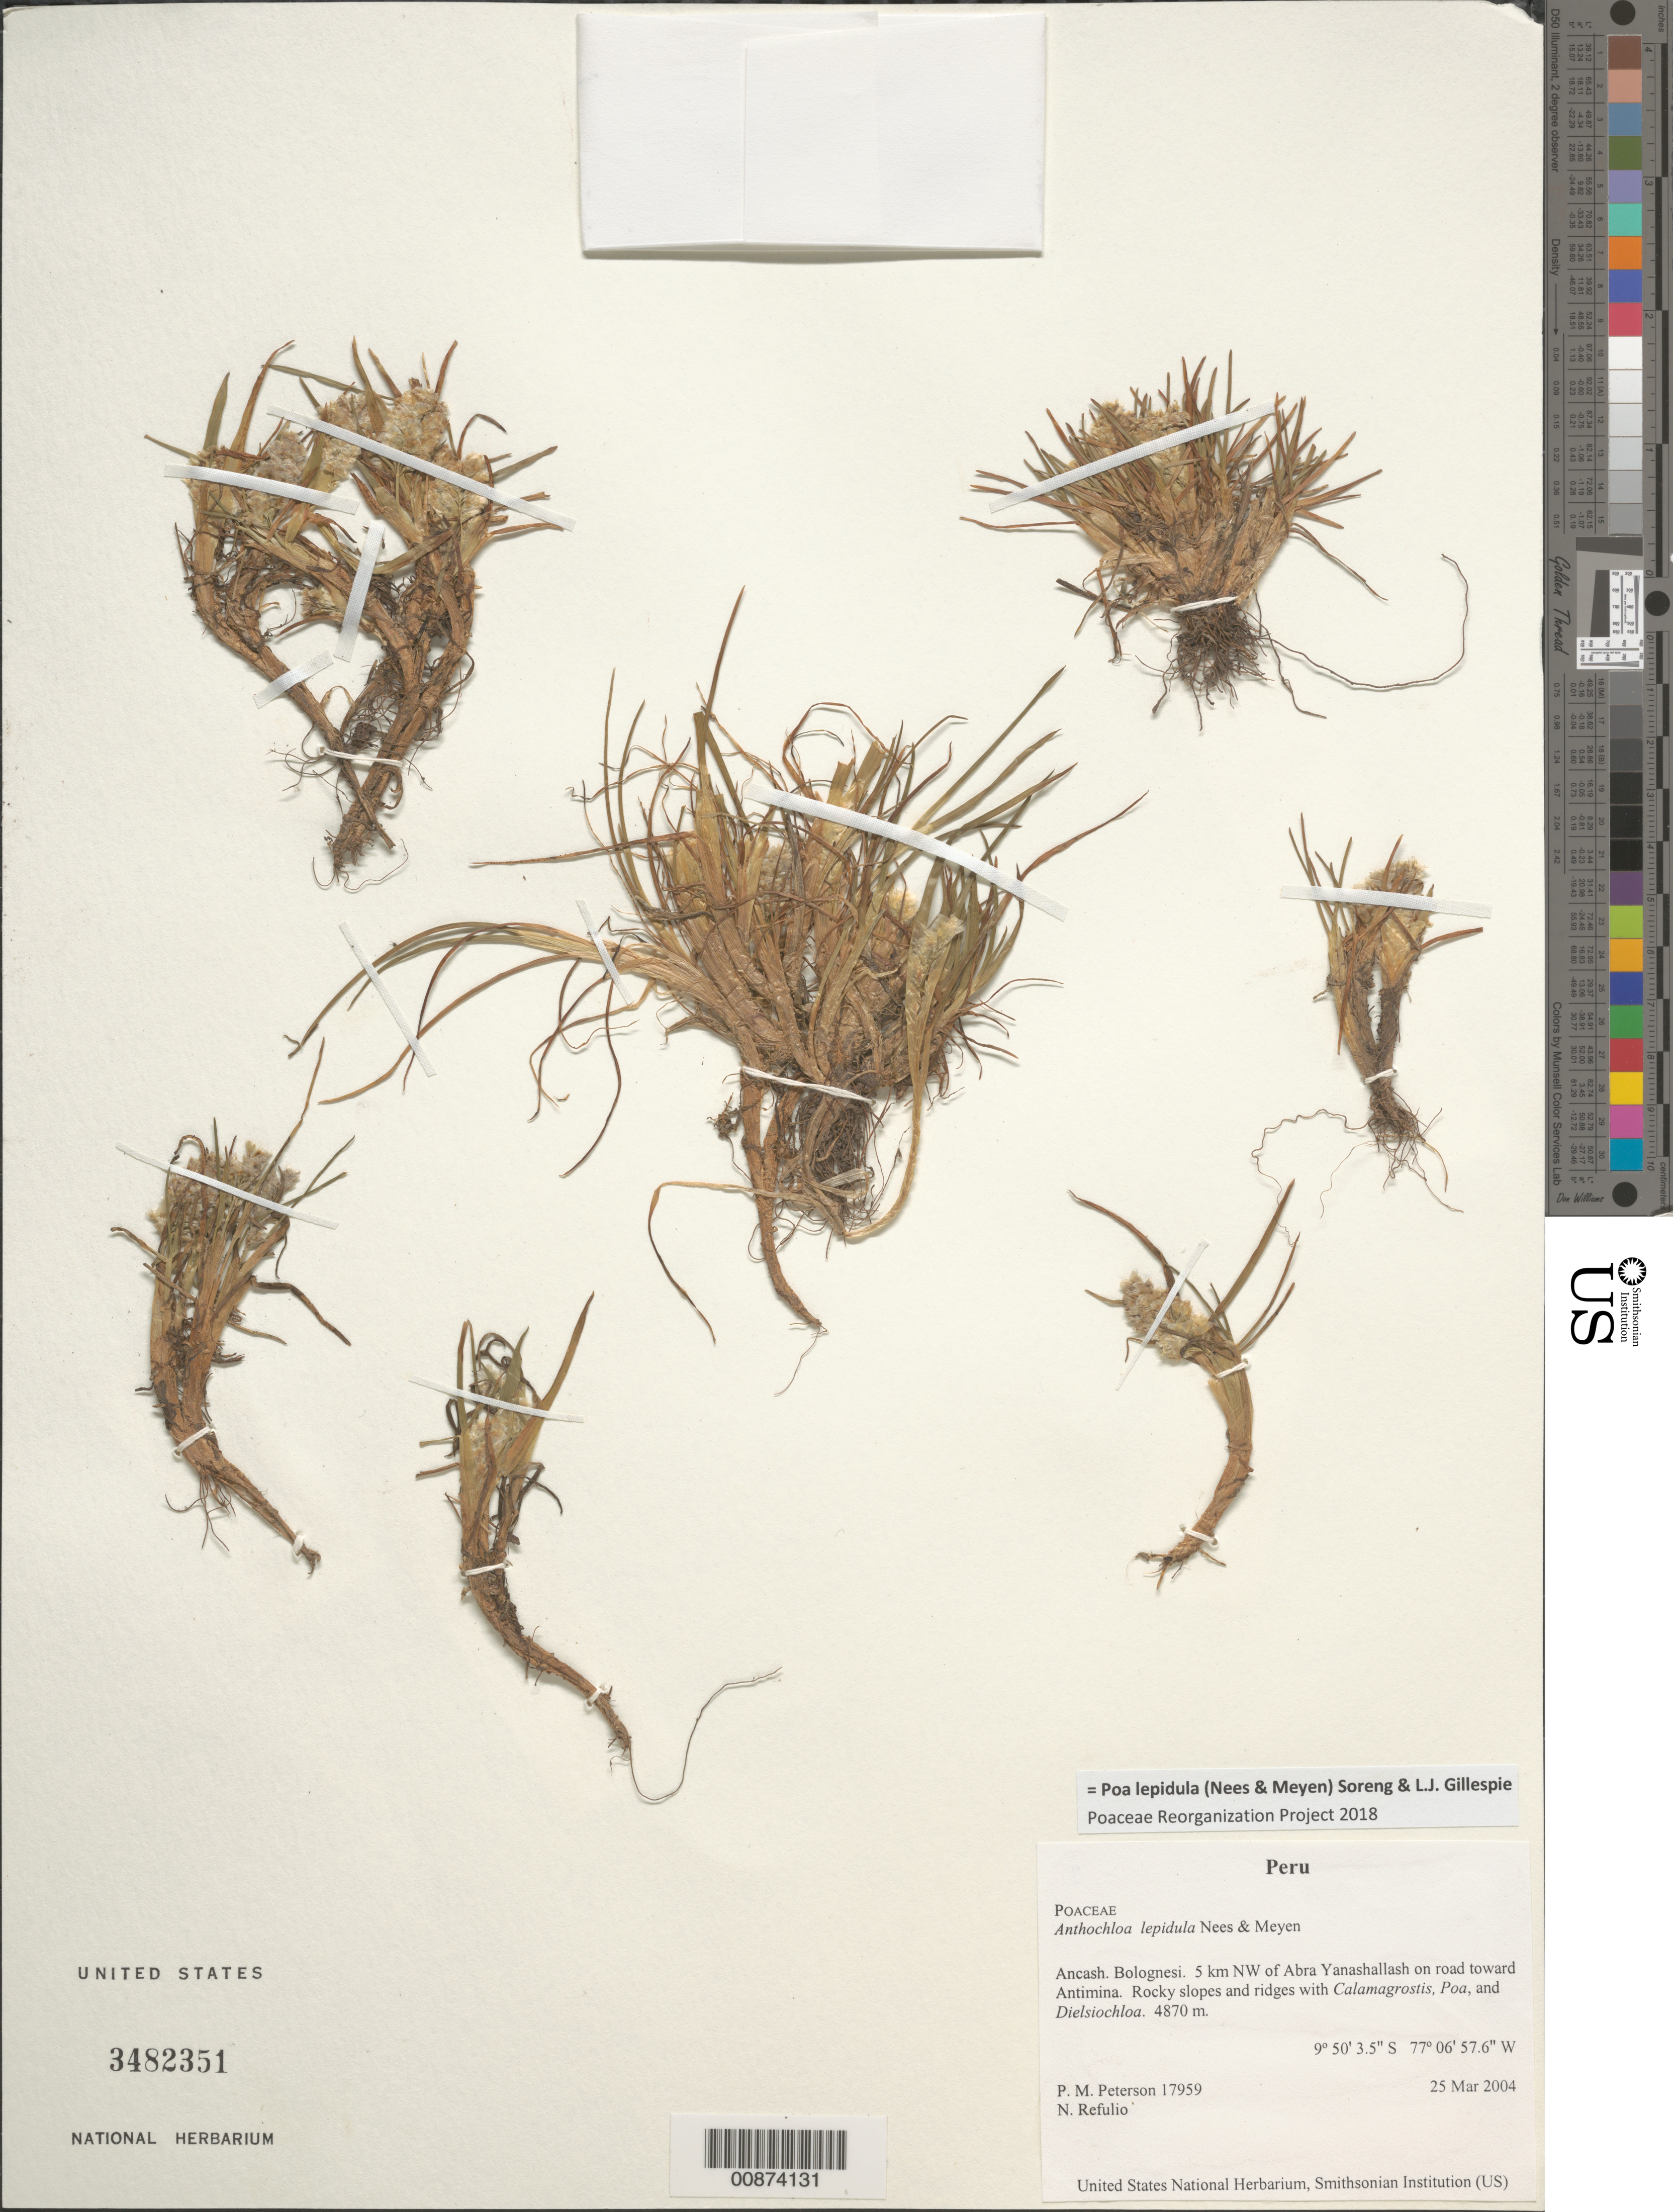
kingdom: Plantae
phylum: Tracheophyta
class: Liliopsida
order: Poales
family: Poaceae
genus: Poa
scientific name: Poa lepidula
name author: (Nees & Meyen) Soreng & L.J. Gillespie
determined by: Poaceae Reorganization Project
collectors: P. M. Peterson & N. Refulio-Rodríguez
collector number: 17959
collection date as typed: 25 Mar 2004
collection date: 2004-03-25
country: Peru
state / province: Ancash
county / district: Bolognesi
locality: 5 km NW of Abra Yanashallash on road toward Antimina. Rocky slopes and ridges with Calamagrostis, Poa, and Dielsiochloa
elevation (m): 4870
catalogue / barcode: US 3482351